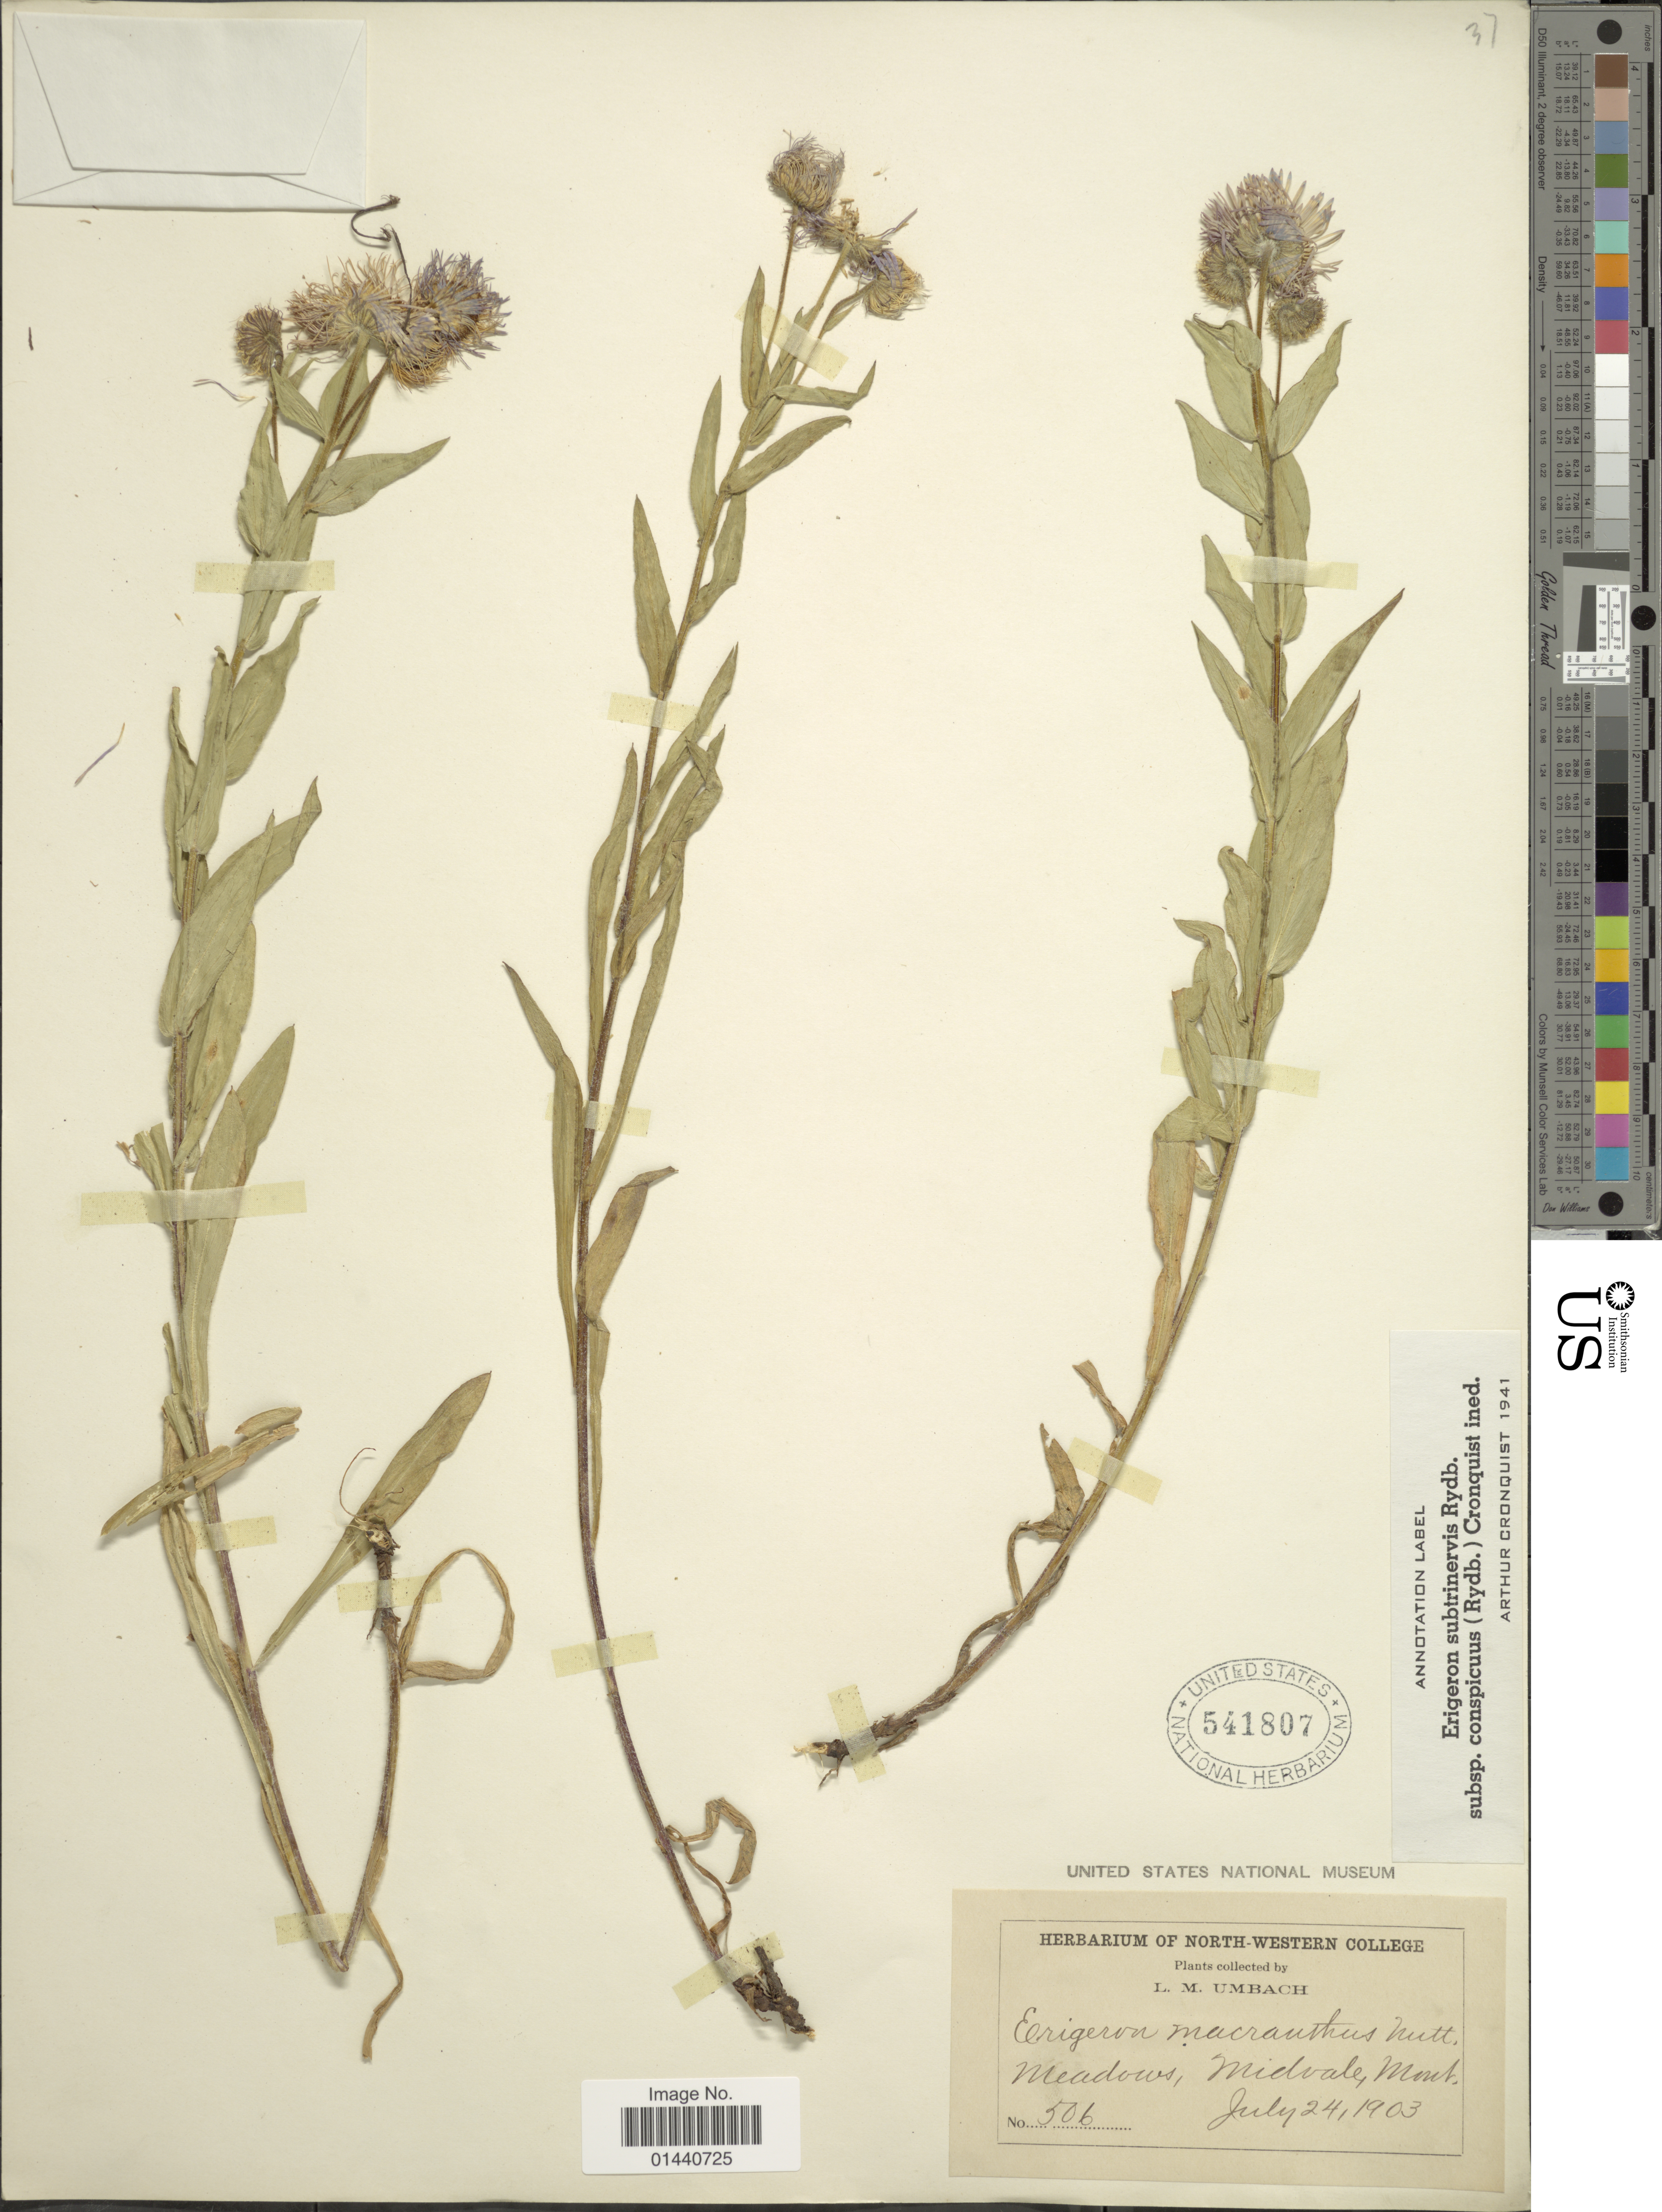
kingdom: Plantae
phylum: Tracheophyta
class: Magnoliopsida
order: Asterales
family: Asteraceae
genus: Erigeron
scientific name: Erigeron subtrinervis var. conspicuus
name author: (Rydb.) Cronq.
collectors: L. M. Umbach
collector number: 506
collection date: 1903-07-24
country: United States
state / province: Montana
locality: Meadows, Midvale, Mont.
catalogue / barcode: US 541807